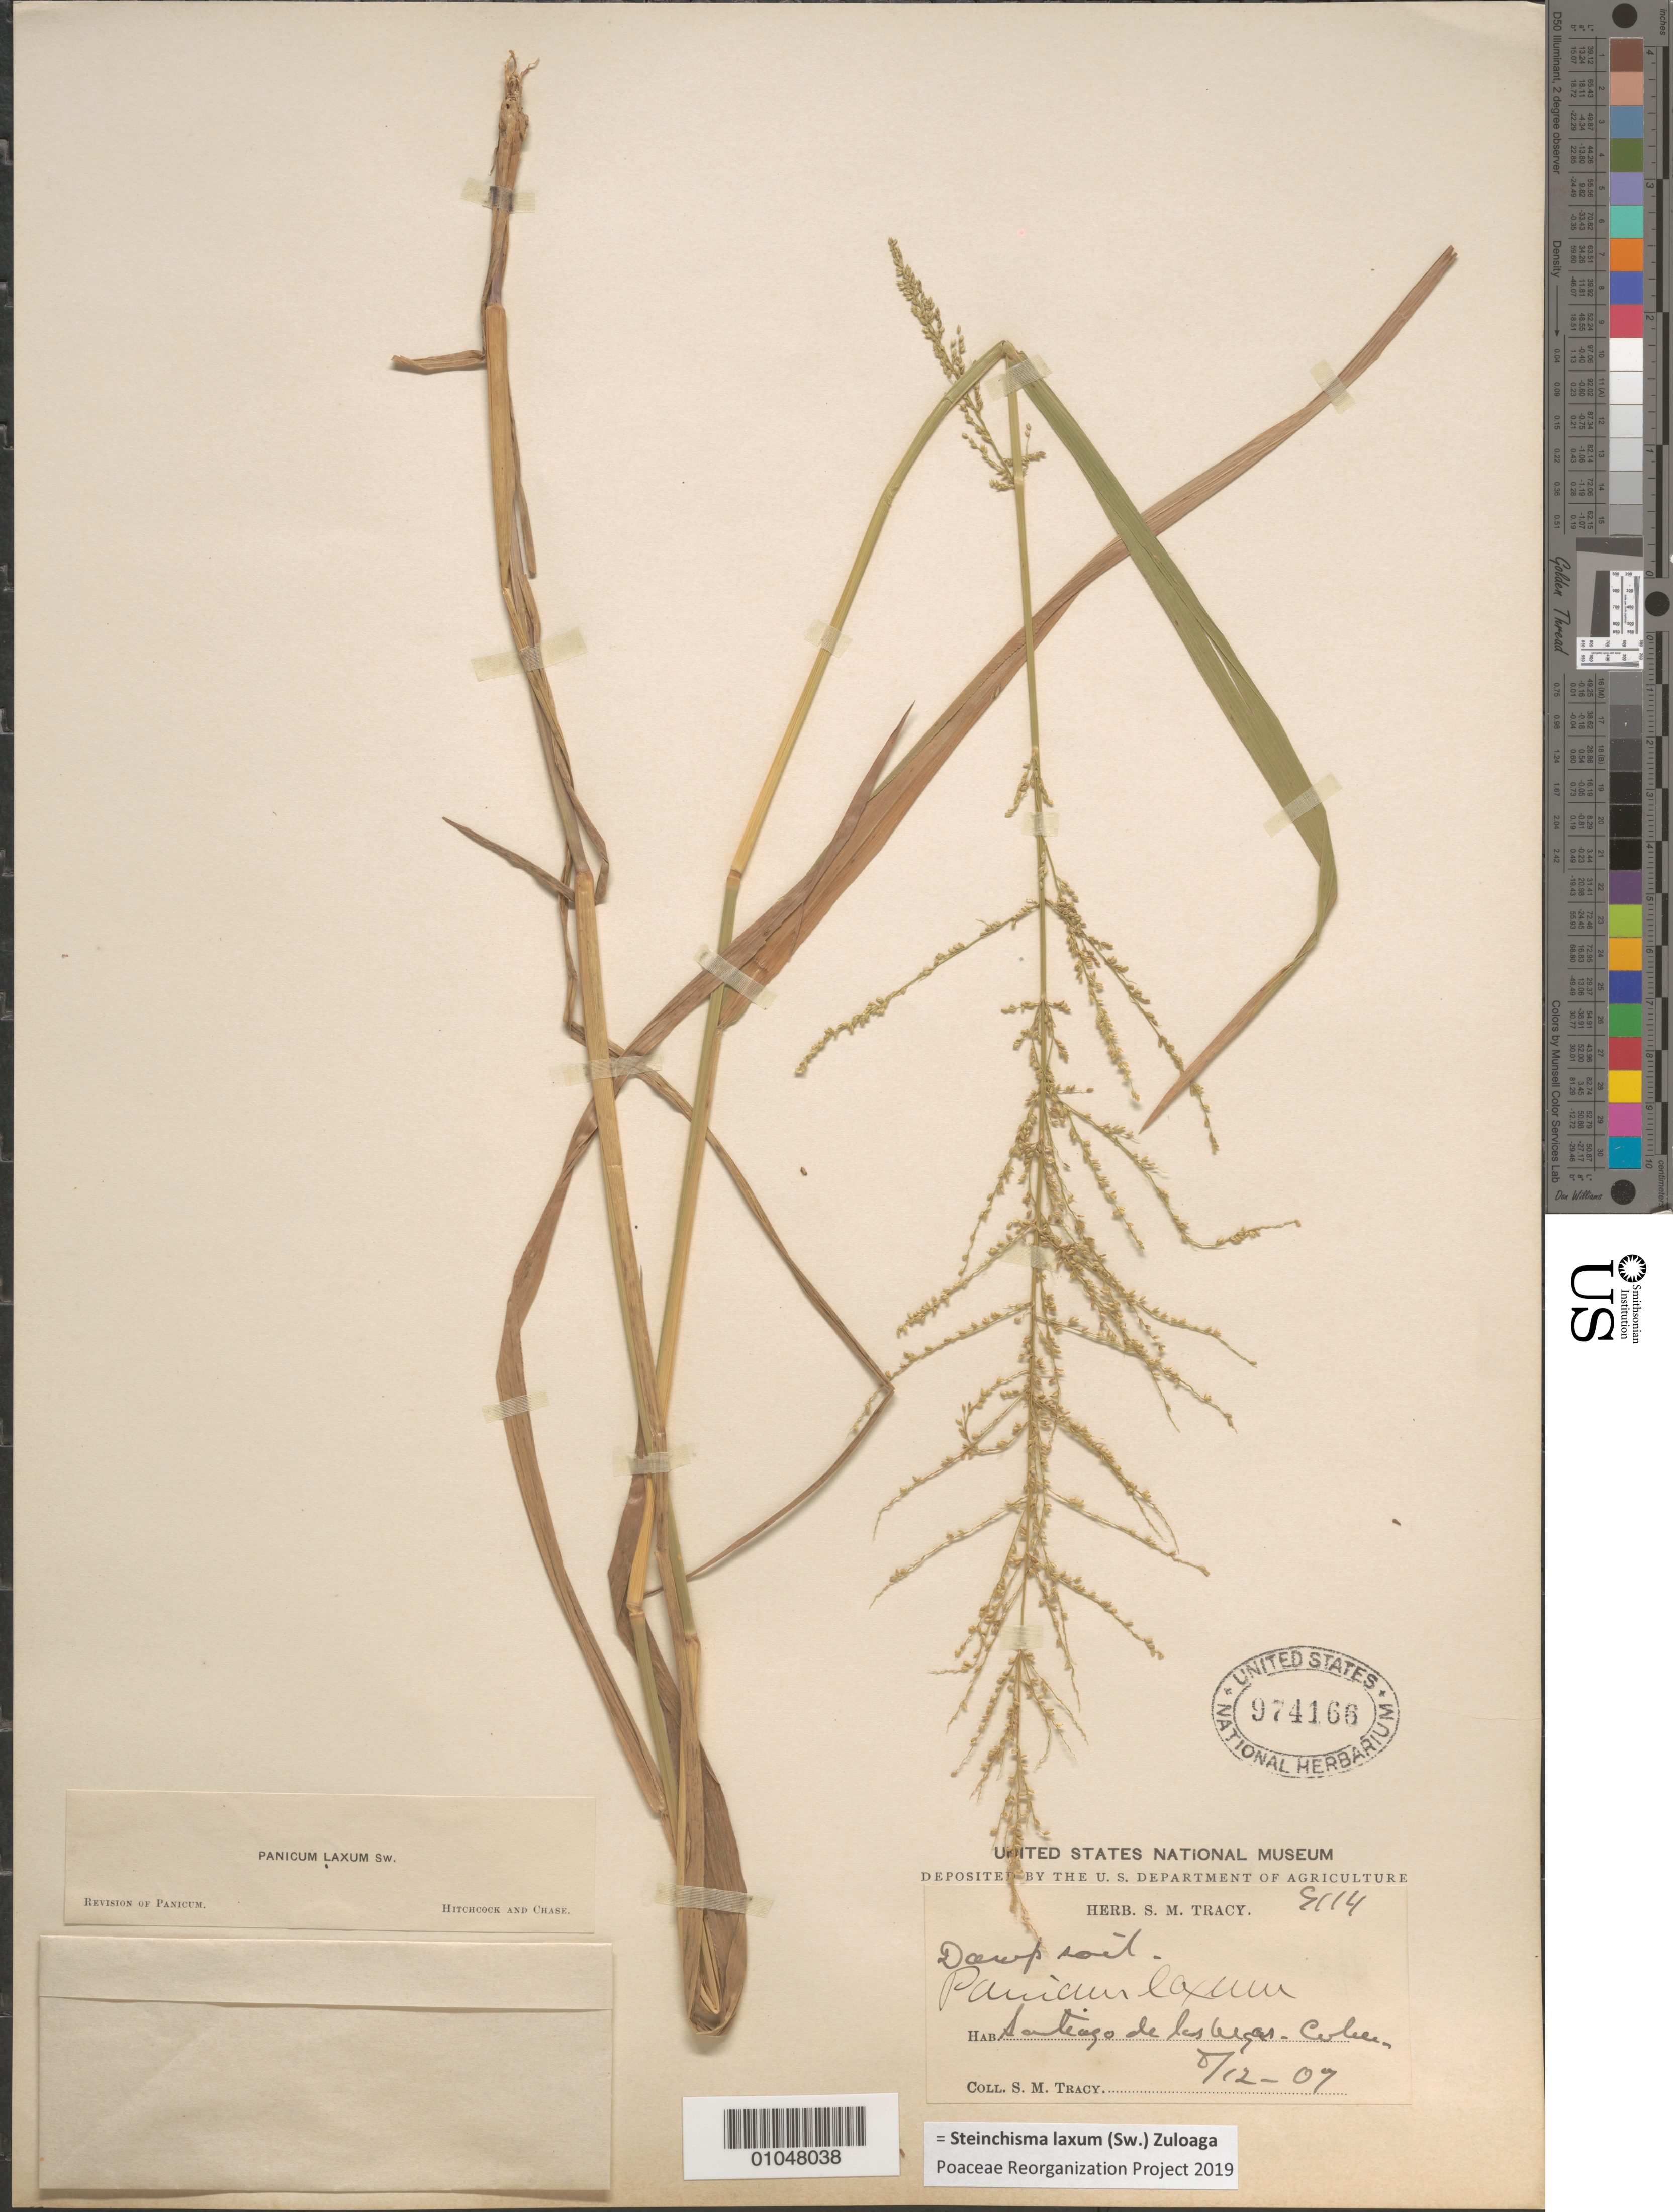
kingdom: Plantae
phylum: Tracheophyta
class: Liliopsida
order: Poales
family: Poaceae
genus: Panicum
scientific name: Panicum laxum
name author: Sw.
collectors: S. M. Tracy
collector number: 9114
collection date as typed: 12 Aug 1907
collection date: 1907-08-12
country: Cuba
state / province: La Habana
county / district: Municipio Boyeros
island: Cuba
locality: Santiago de las Vegas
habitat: Damp soil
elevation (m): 97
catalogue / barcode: US 974168